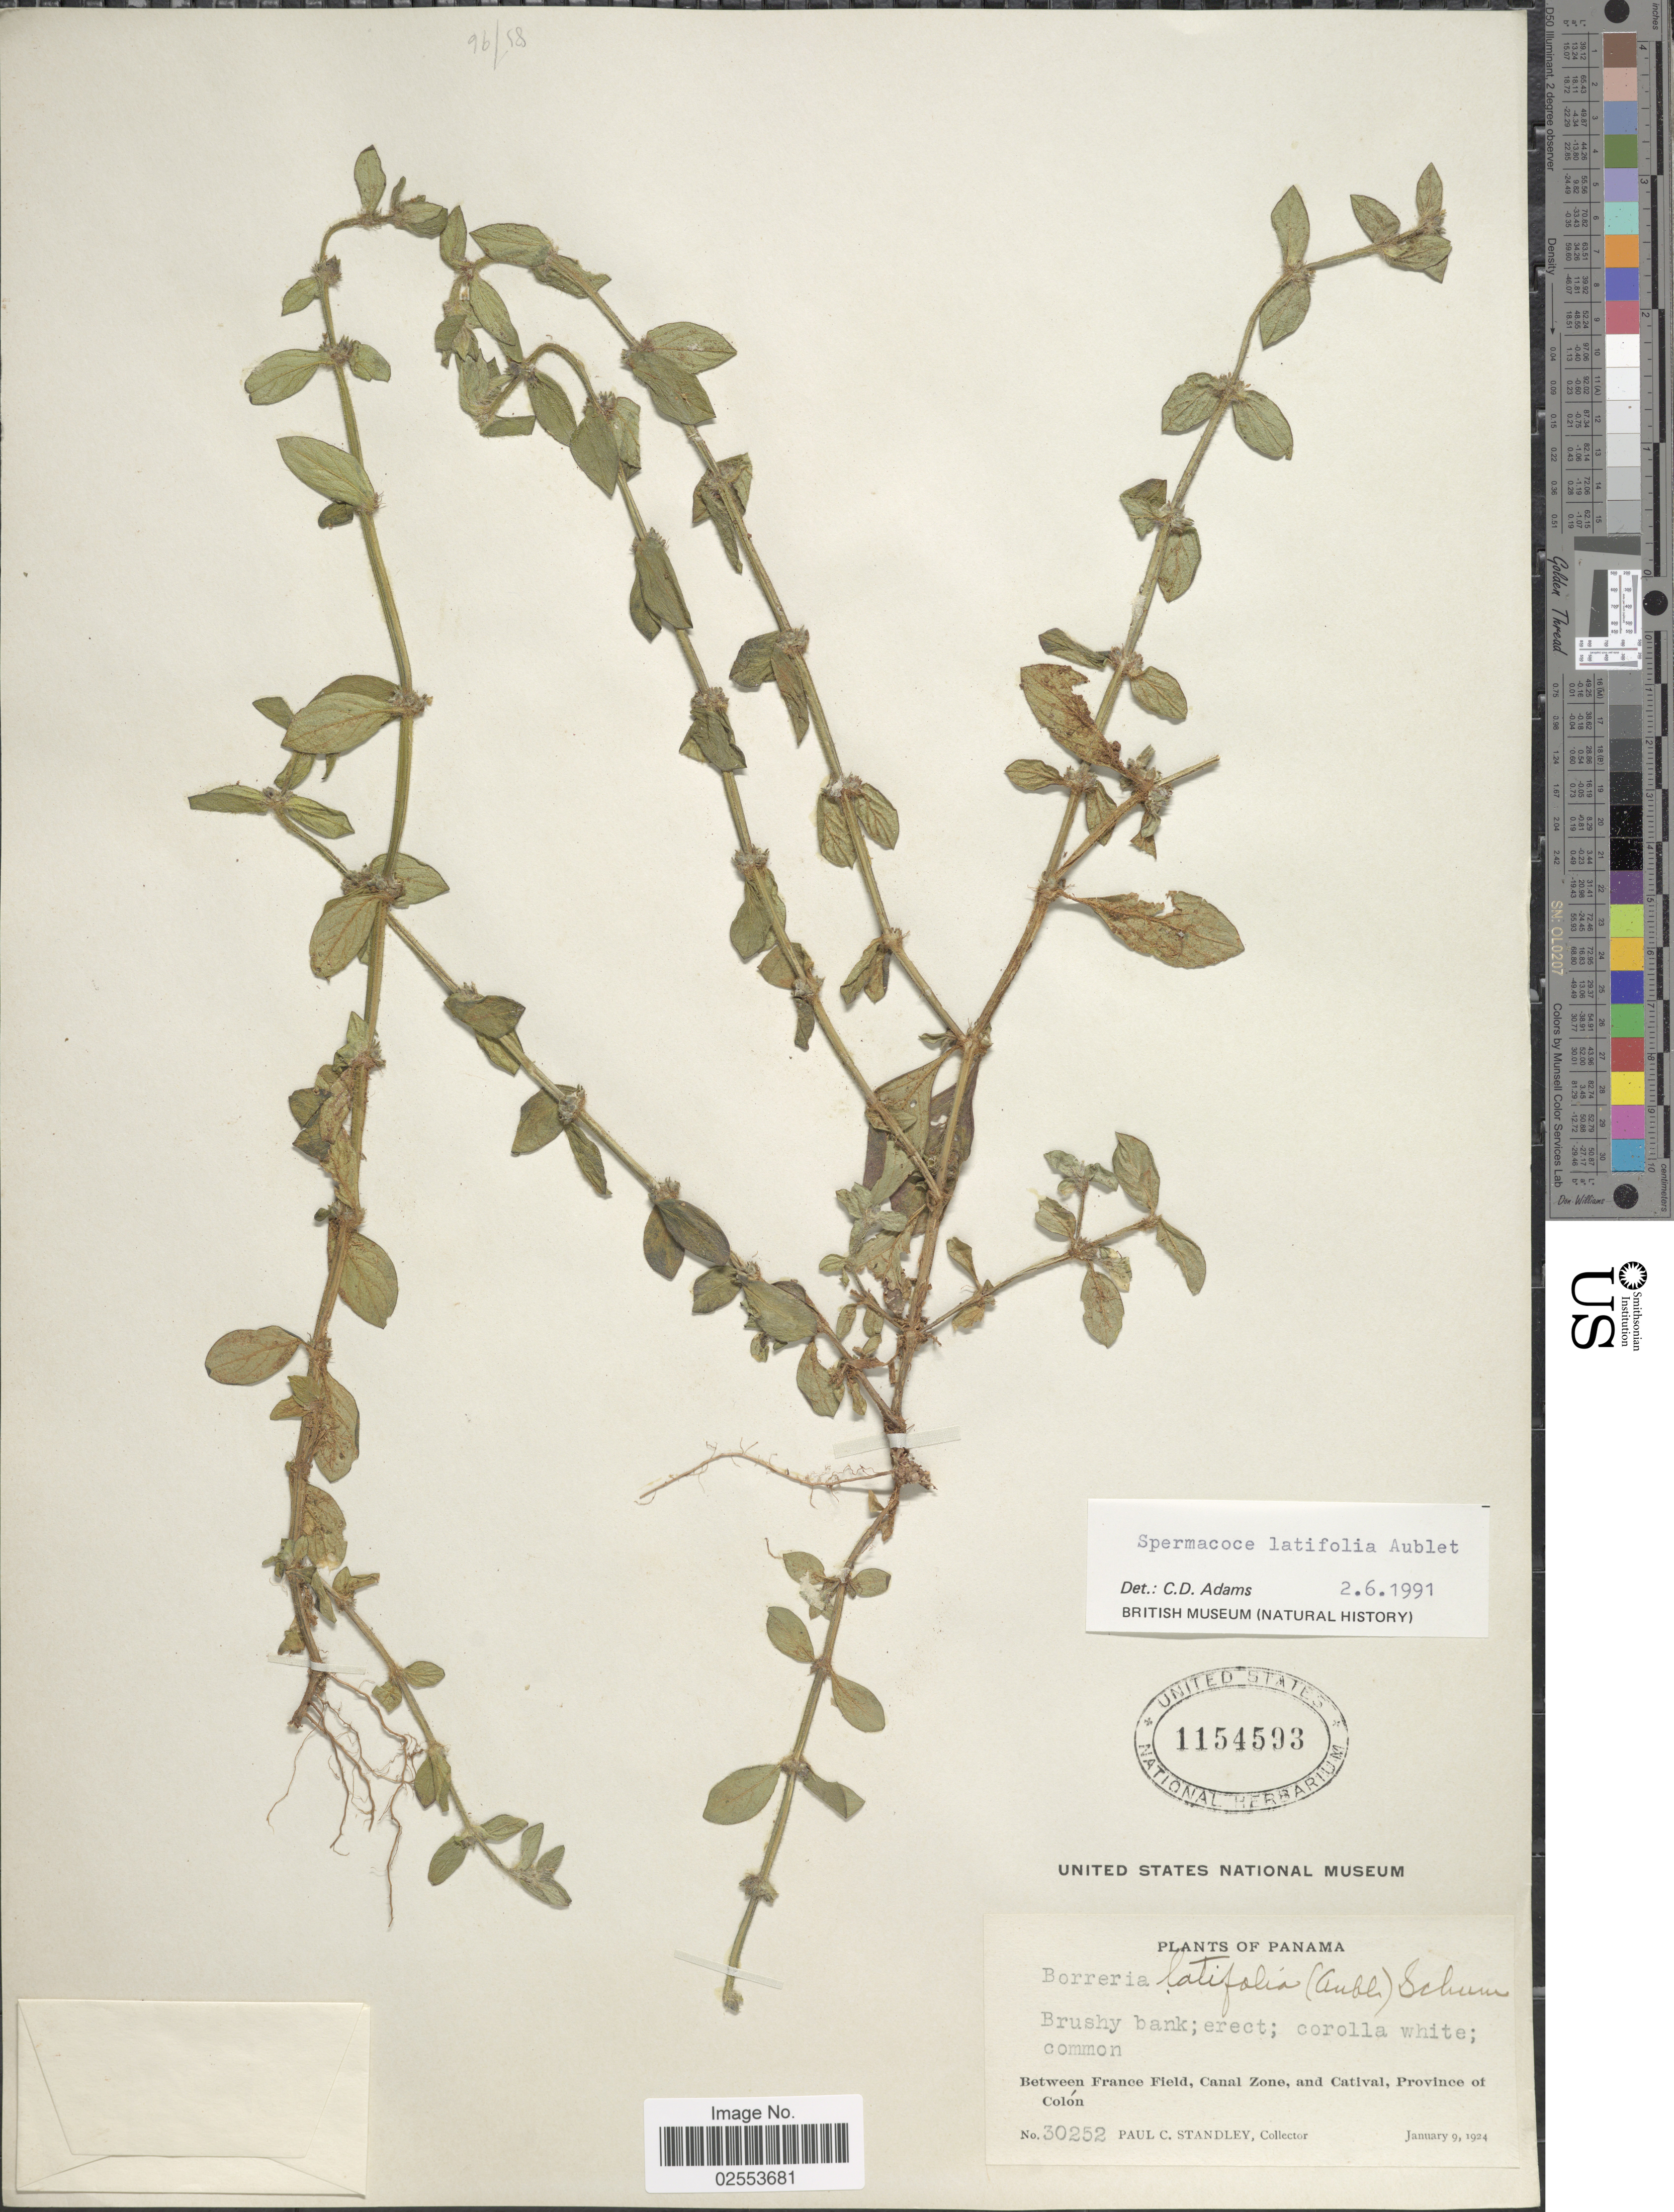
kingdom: Plantae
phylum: Tracheophyta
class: Magnoliopsida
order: Gentianales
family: Rubiaceae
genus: Spermacoce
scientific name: Spermacoce latifolia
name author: Aubl.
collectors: P. C. Standley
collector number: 30252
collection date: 1924-01-09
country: Panama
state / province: Colón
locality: Between France Field, Canal Zone, and Catival.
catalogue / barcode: US 1154593